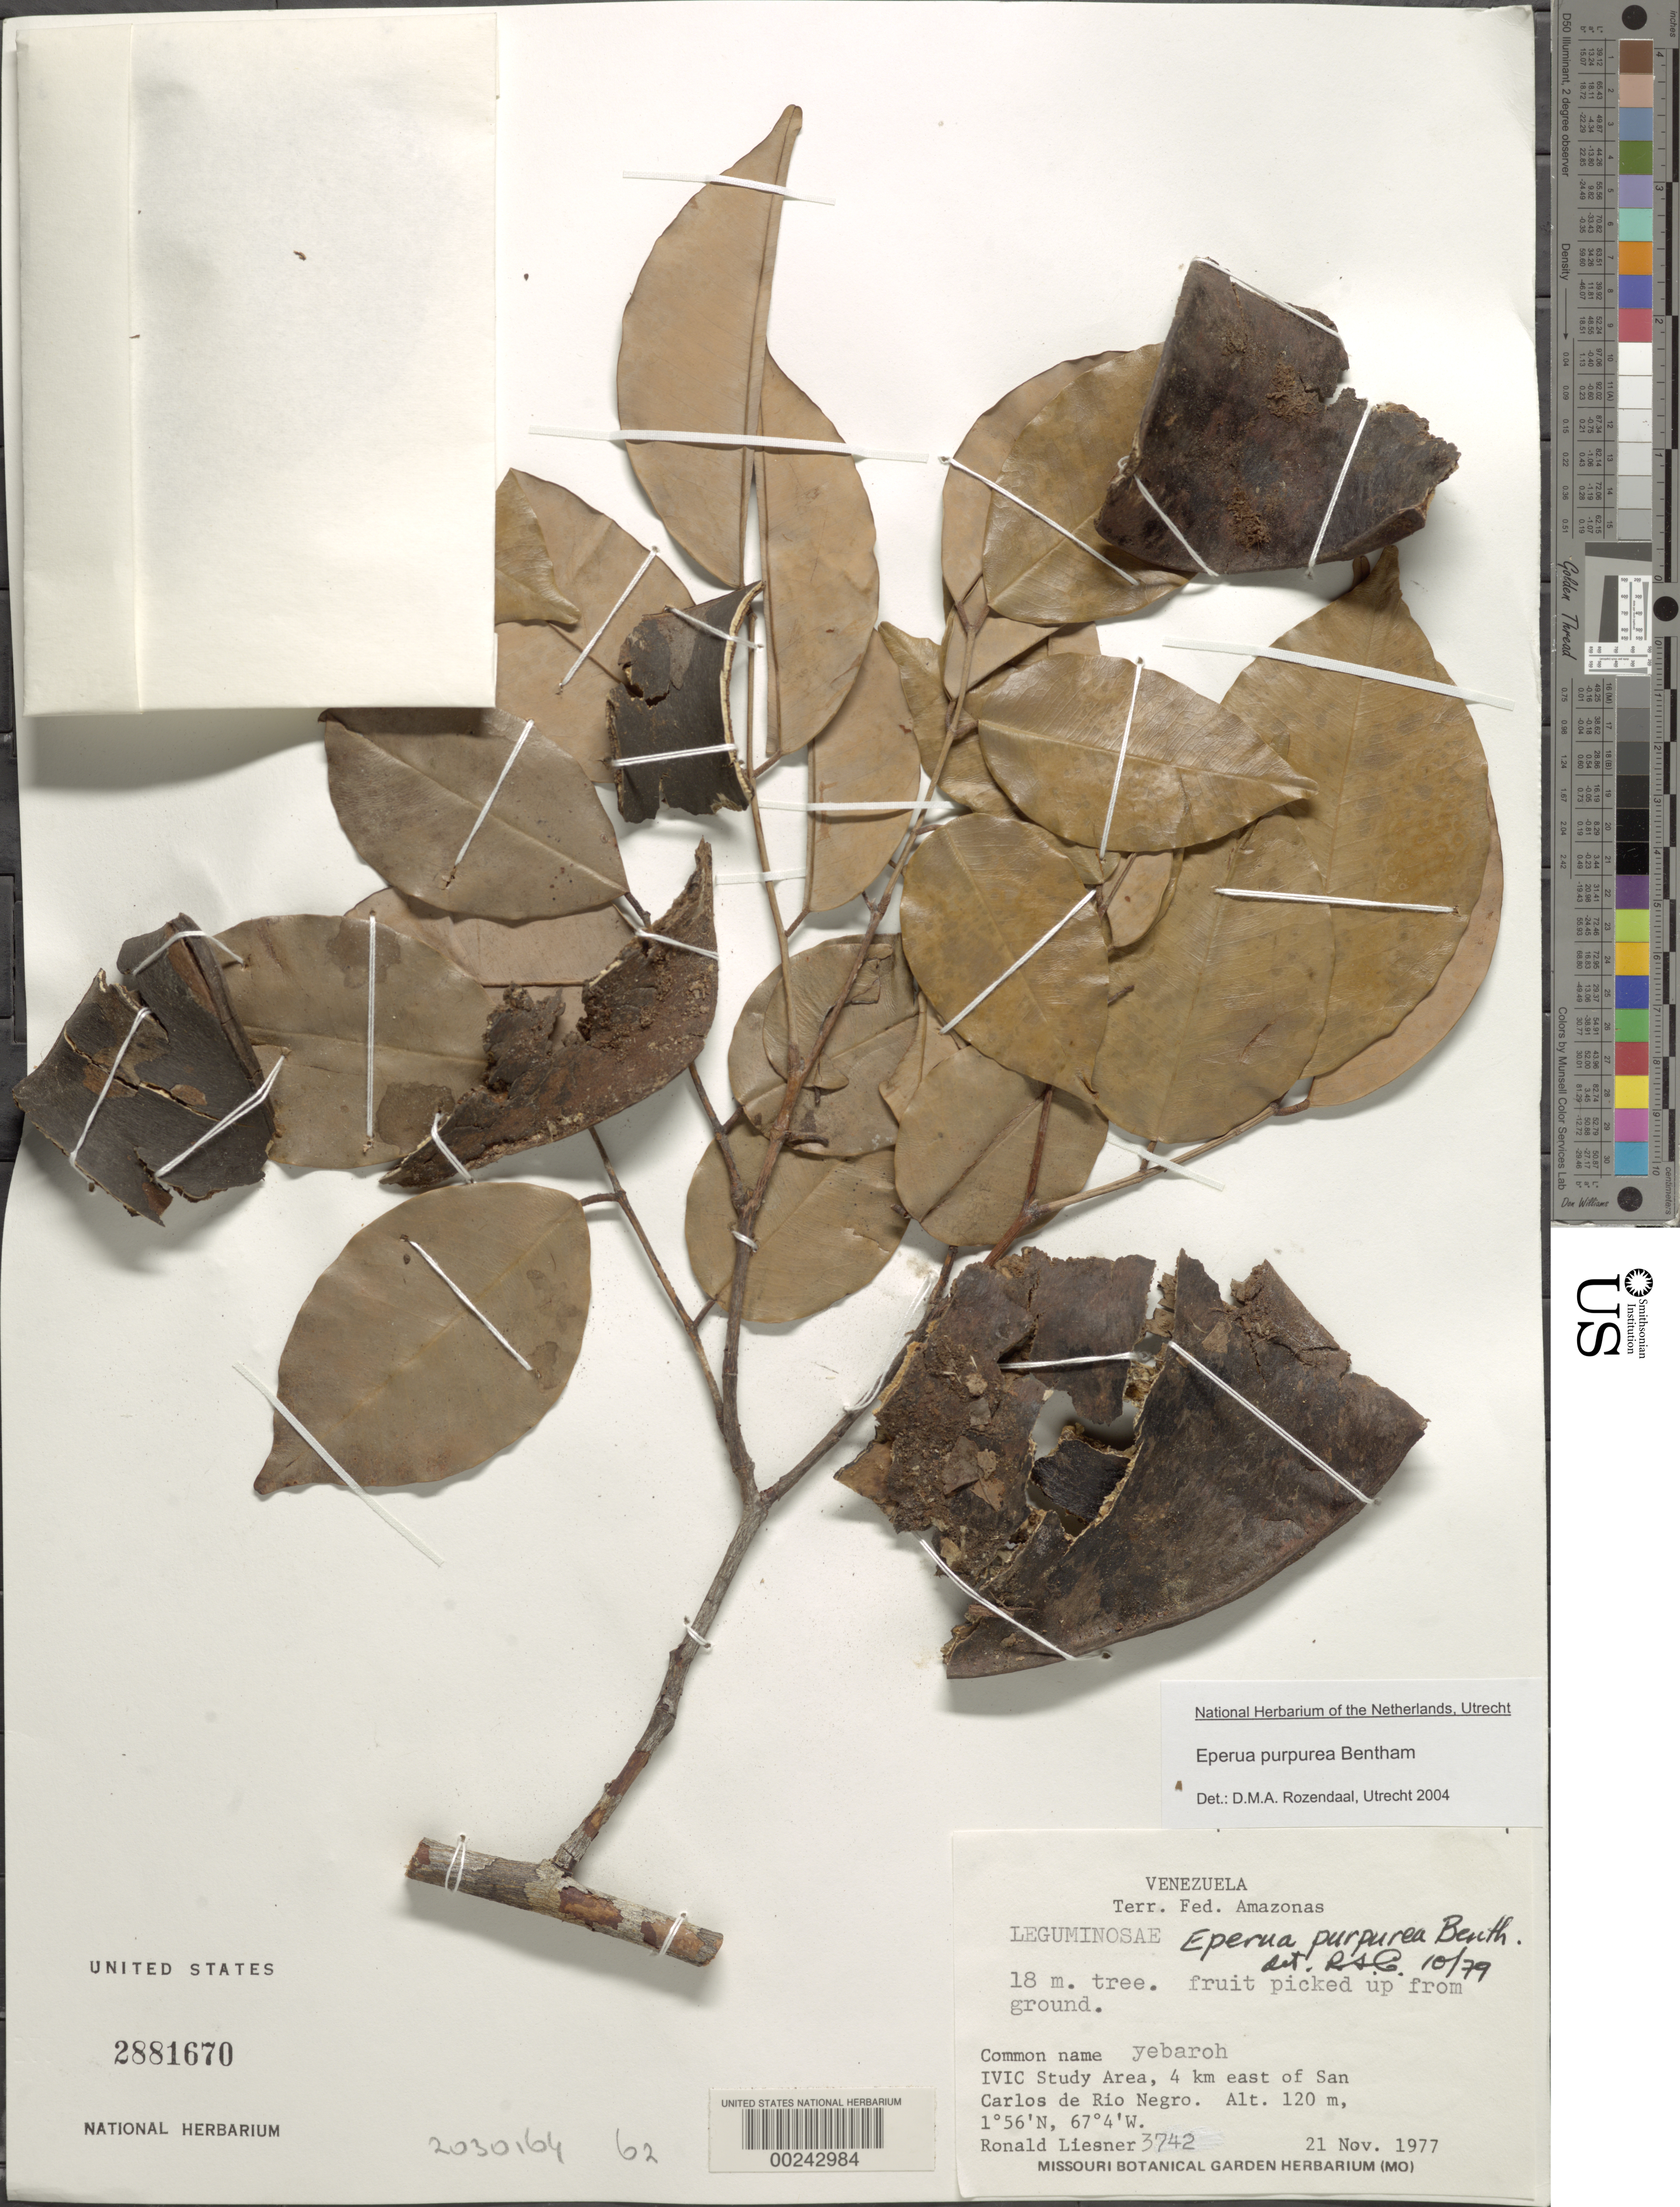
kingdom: Plantae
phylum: Tracheophyta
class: Magnoliopsida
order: Fabales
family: Fabaceae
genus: Eperua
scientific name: Eperua purpurea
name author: Benth.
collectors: R. L. Liesner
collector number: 3742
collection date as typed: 21 Nov 1977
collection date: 1977-11-21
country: Venezuela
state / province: Amazonas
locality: Ivic study area, 4 km e of san carlos de rio negro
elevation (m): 850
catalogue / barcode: US 2881670